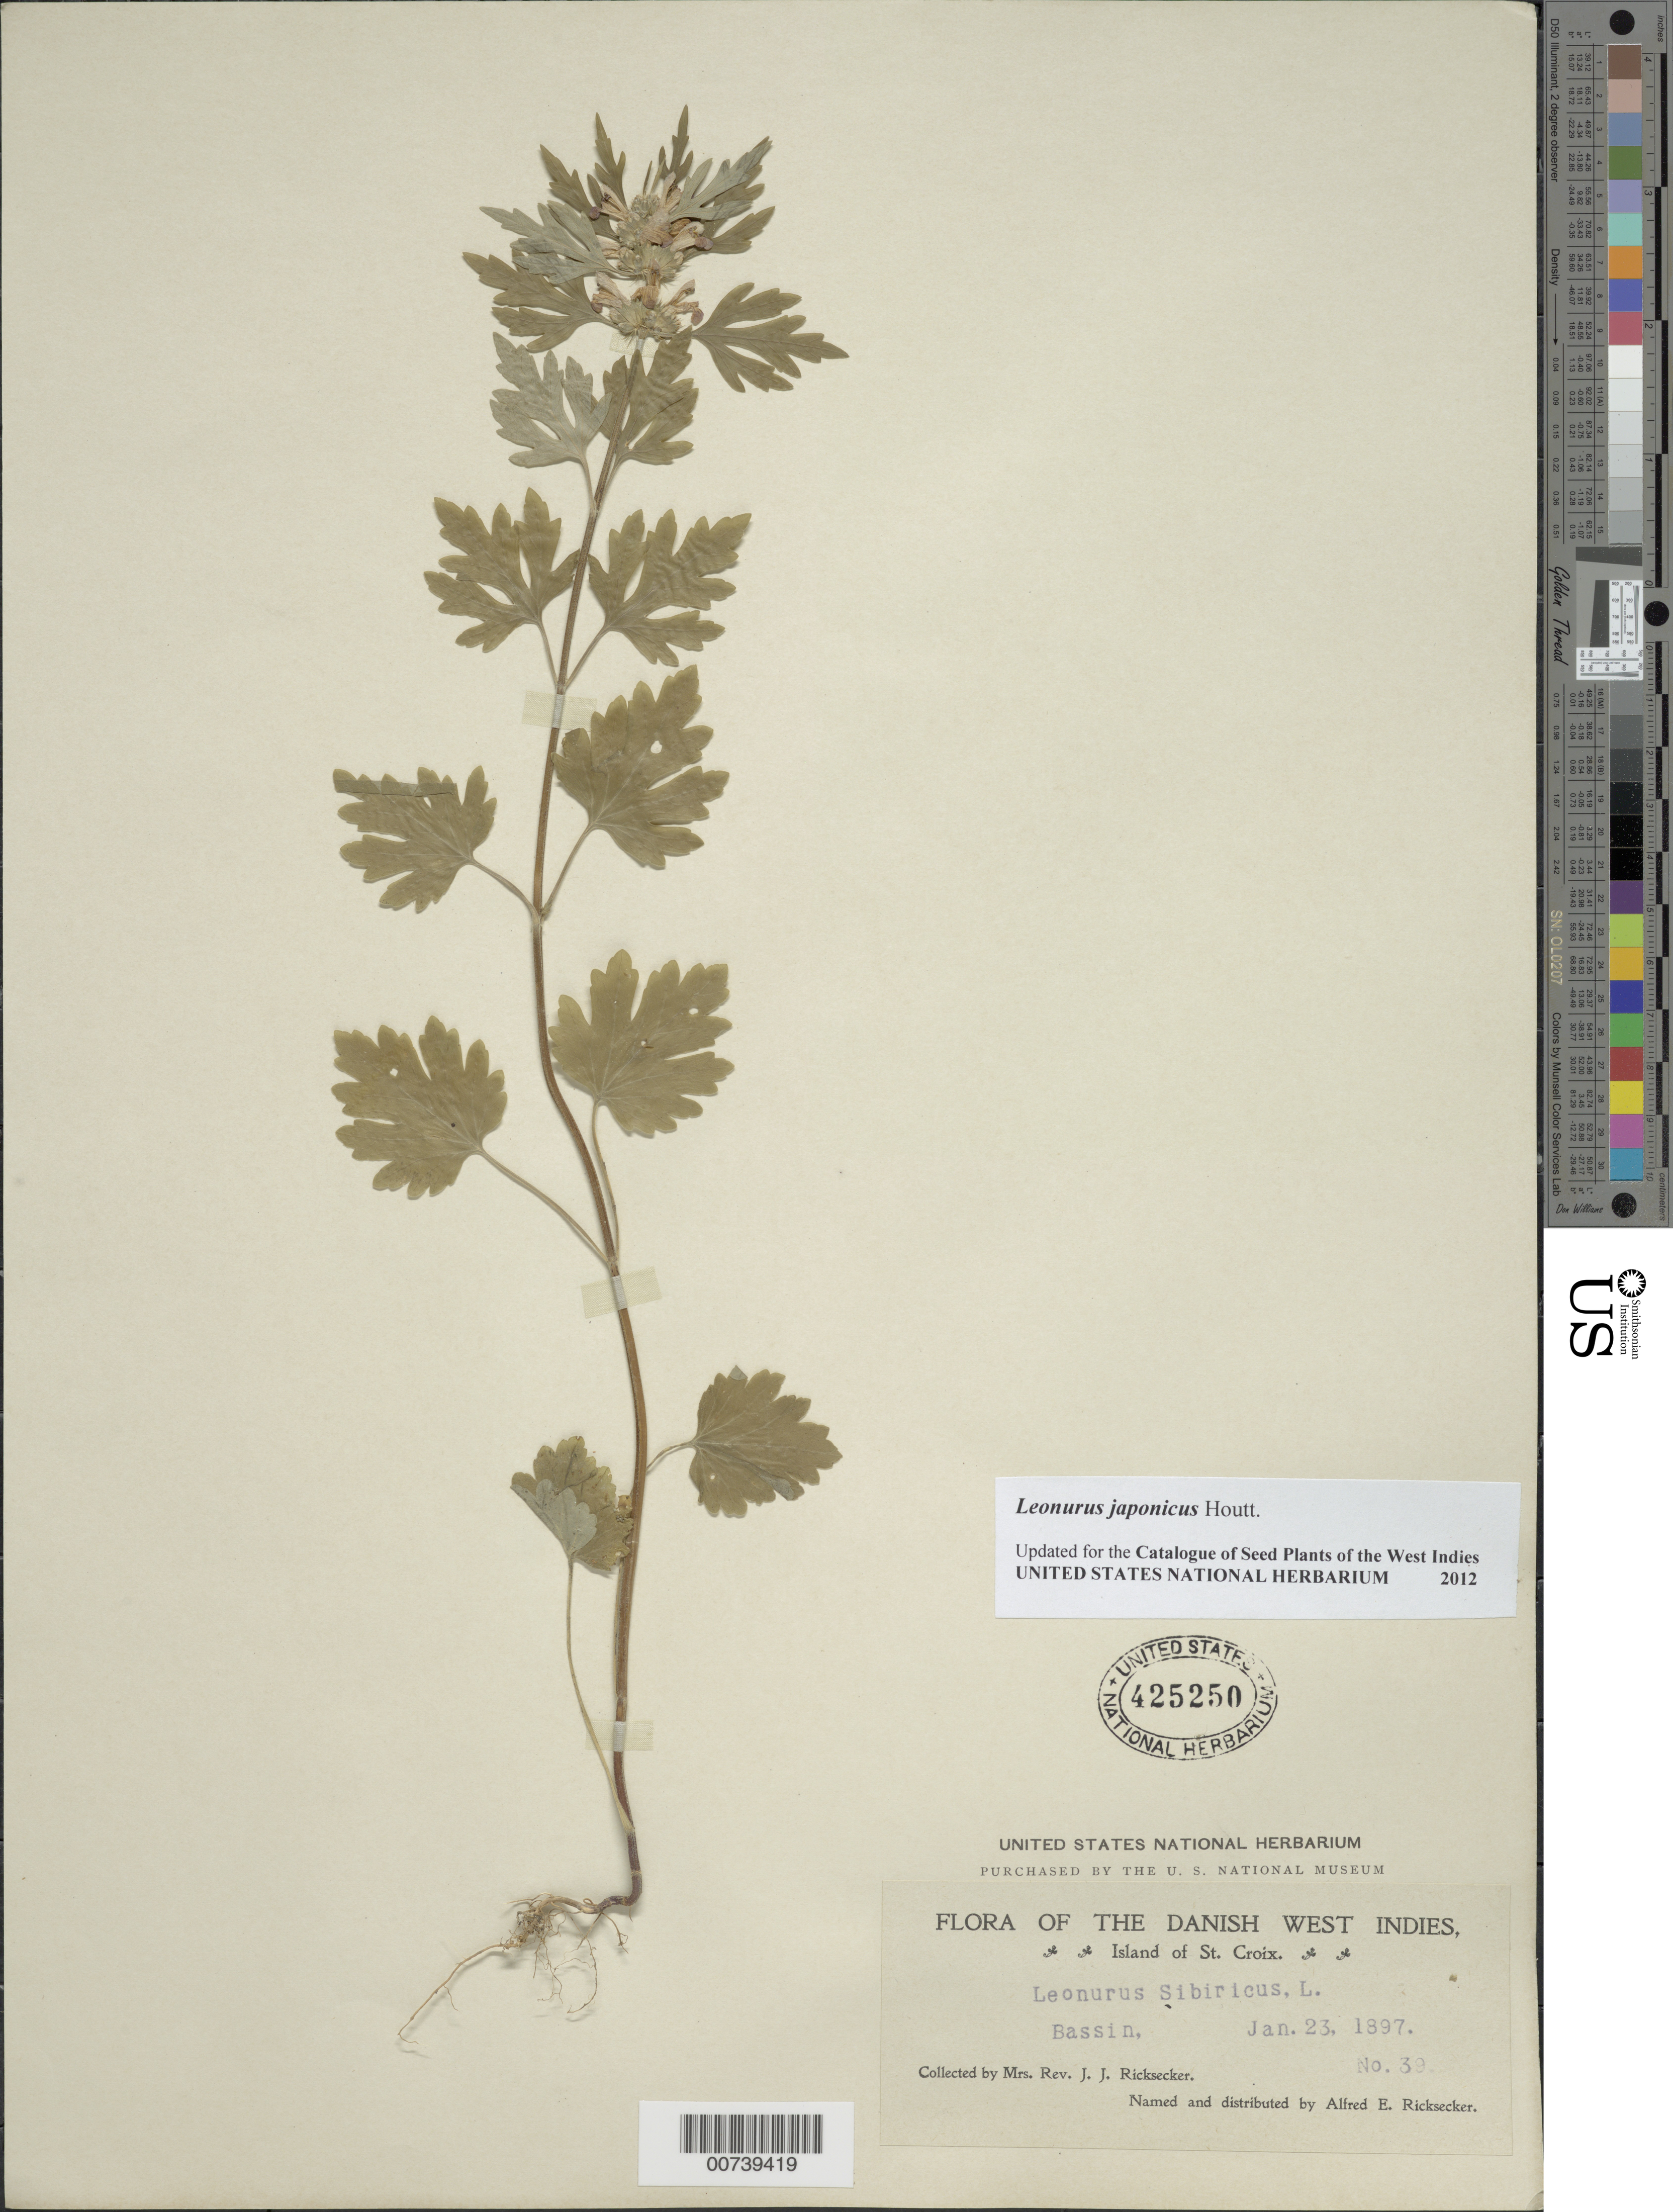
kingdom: Plantae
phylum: Tracheophyta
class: Magnoliopsida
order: Lamiales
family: Lamiaceae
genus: Leonurus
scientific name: Leonurus japonicus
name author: Houtt.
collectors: L. A. Ricksecker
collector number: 39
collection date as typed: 23 Jan 1897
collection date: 1897-01-23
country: U.S. Virgin Islands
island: St. Croix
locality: Bassin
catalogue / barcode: US 425250